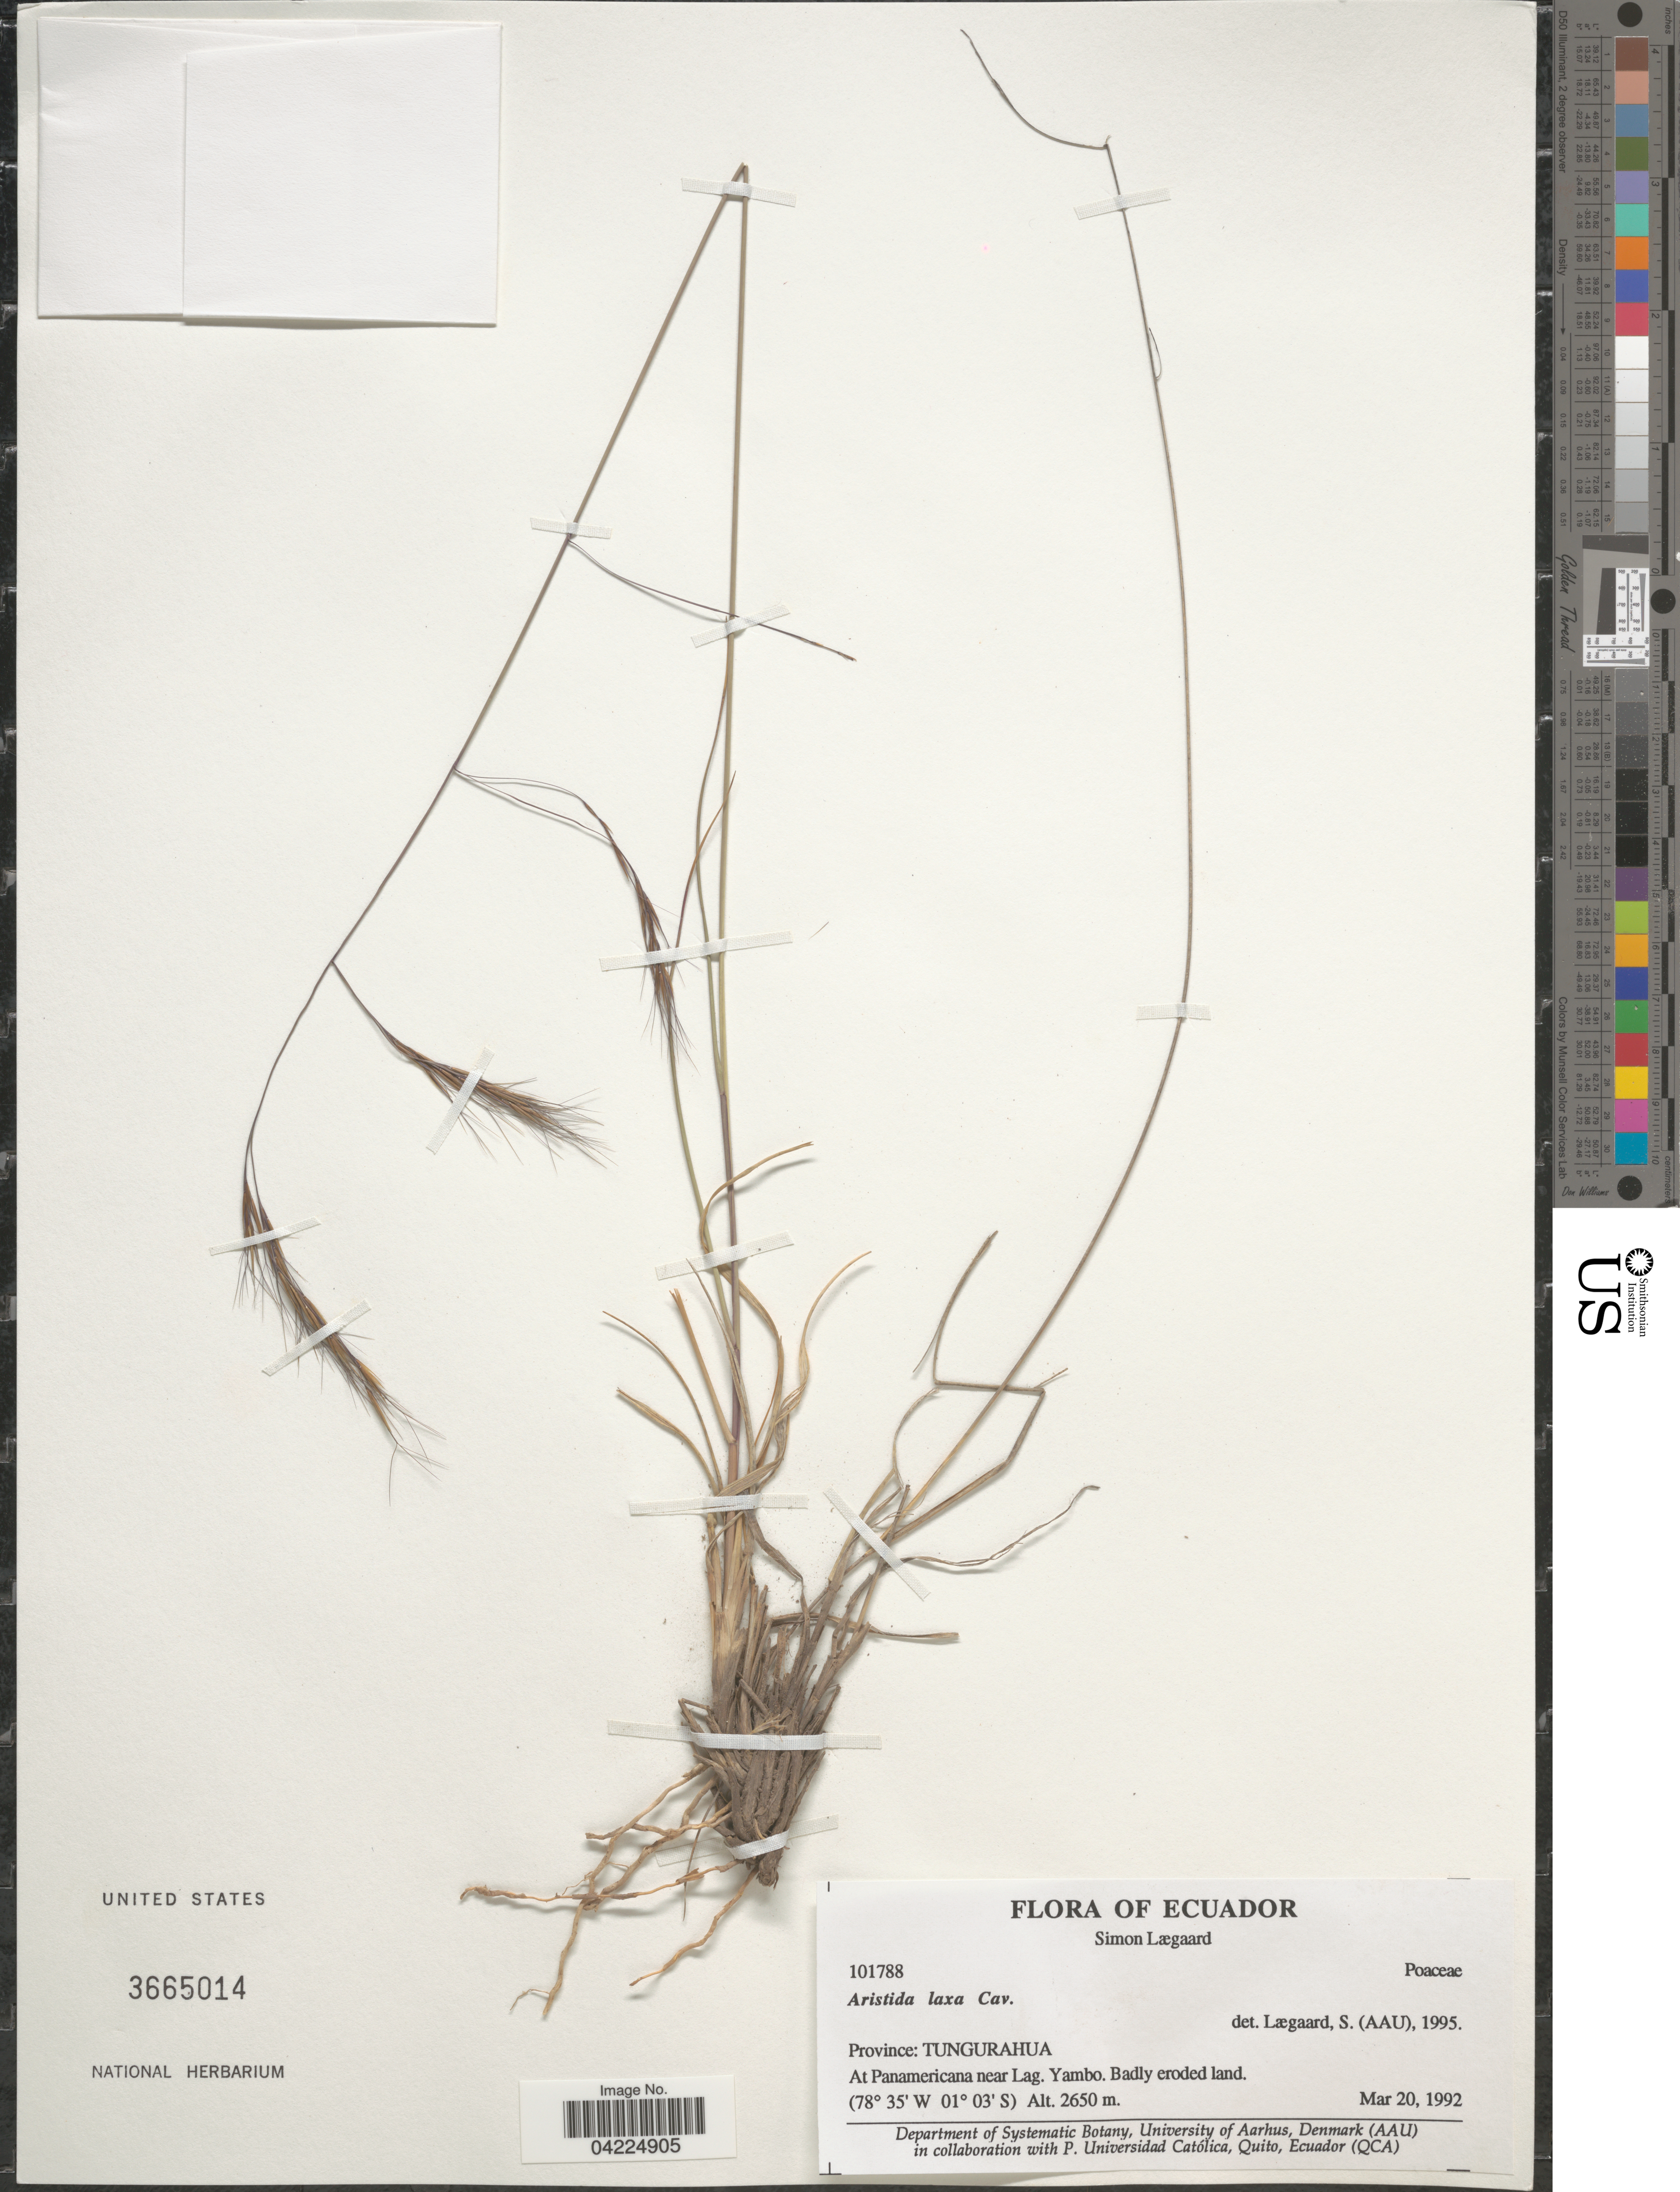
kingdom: Plantae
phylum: Tracheophyta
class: Liliopsida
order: Poales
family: Poaceae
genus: Aristida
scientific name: Aristida laxa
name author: Cav.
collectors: S. Lægaard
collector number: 101788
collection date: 1992-03-20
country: Ecuador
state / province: Tungurahua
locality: At Panamericana near Lag. Yambo. Badly eroded land.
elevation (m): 2650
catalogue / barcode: US 3665014